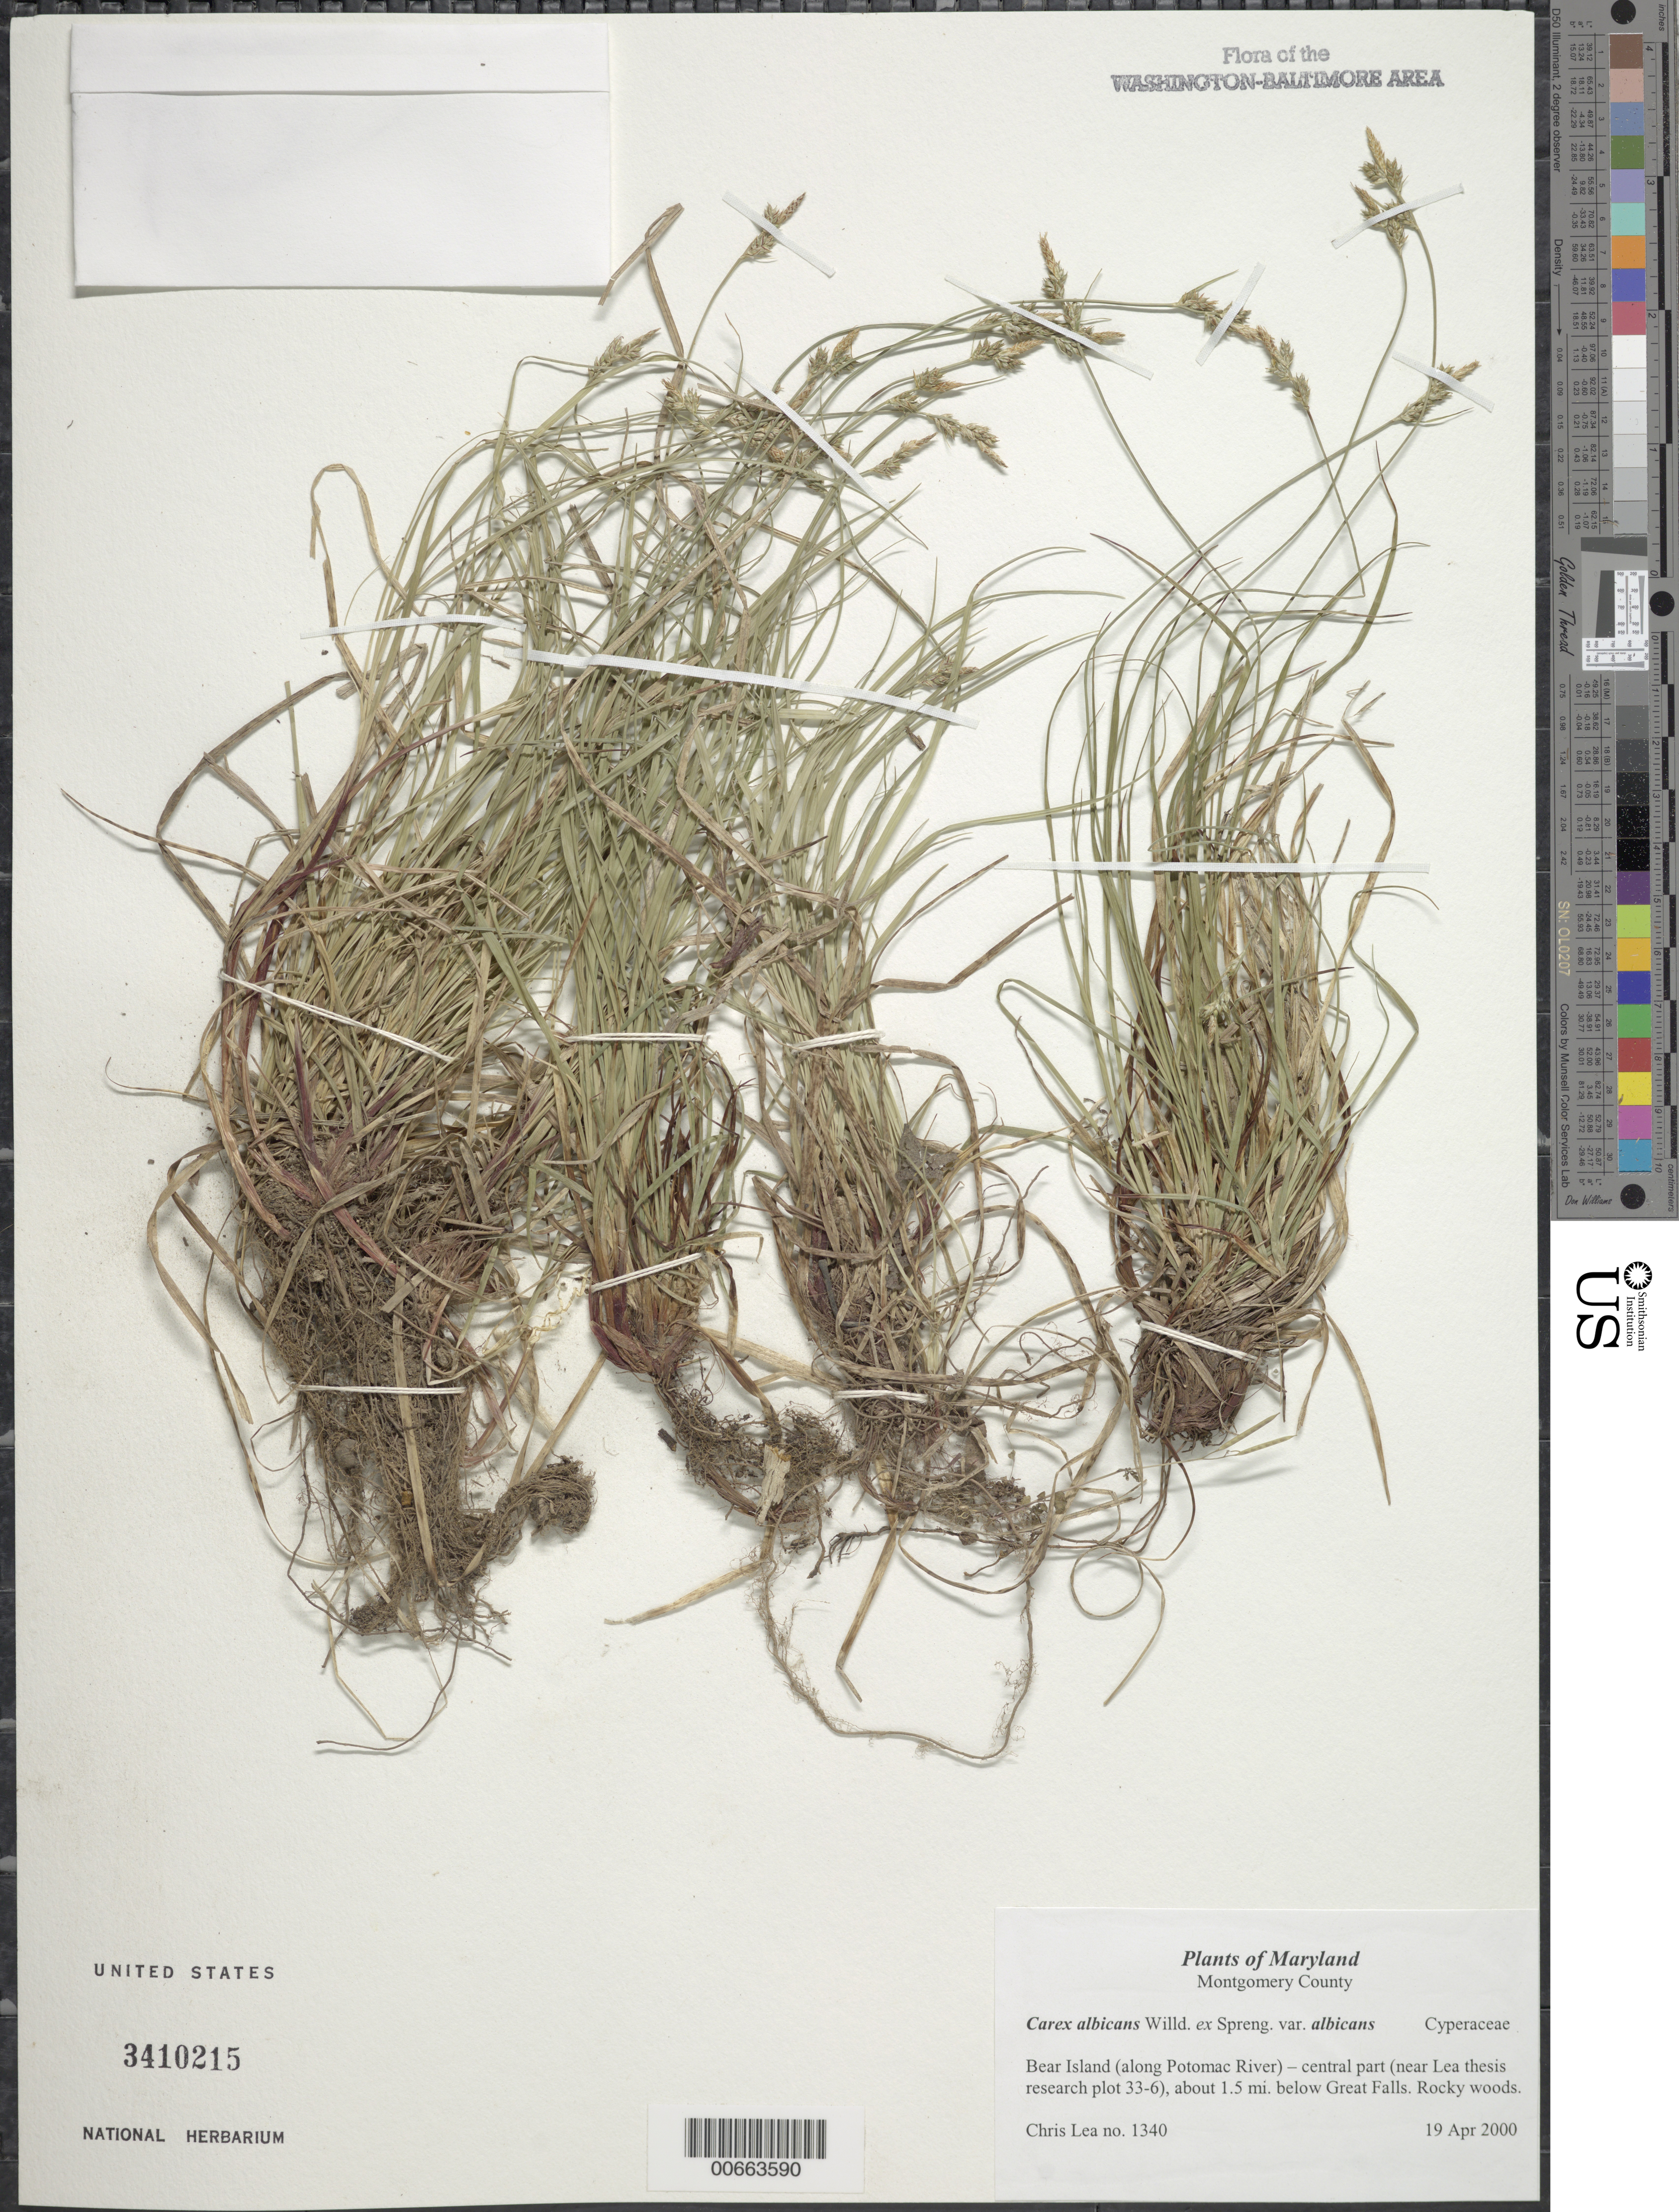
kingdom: Plantae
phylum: Tracheophyta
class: Liliopsida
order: Poales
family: Cyperaceae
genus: Carex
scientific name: Carex albicans var. albicans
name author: Willd. ex Spreng.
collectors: C. Lea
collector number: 1340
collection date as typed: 19 Apr 2000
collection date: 2000-04-19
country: United States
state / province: Maryland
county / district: Montgomery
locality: Bear Island (along Potomac River) - central part (near Lea thesis research plot 33-6), about 1.5 mi. below Great Falls.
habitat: Rocky woods.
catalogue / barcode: US 3410215